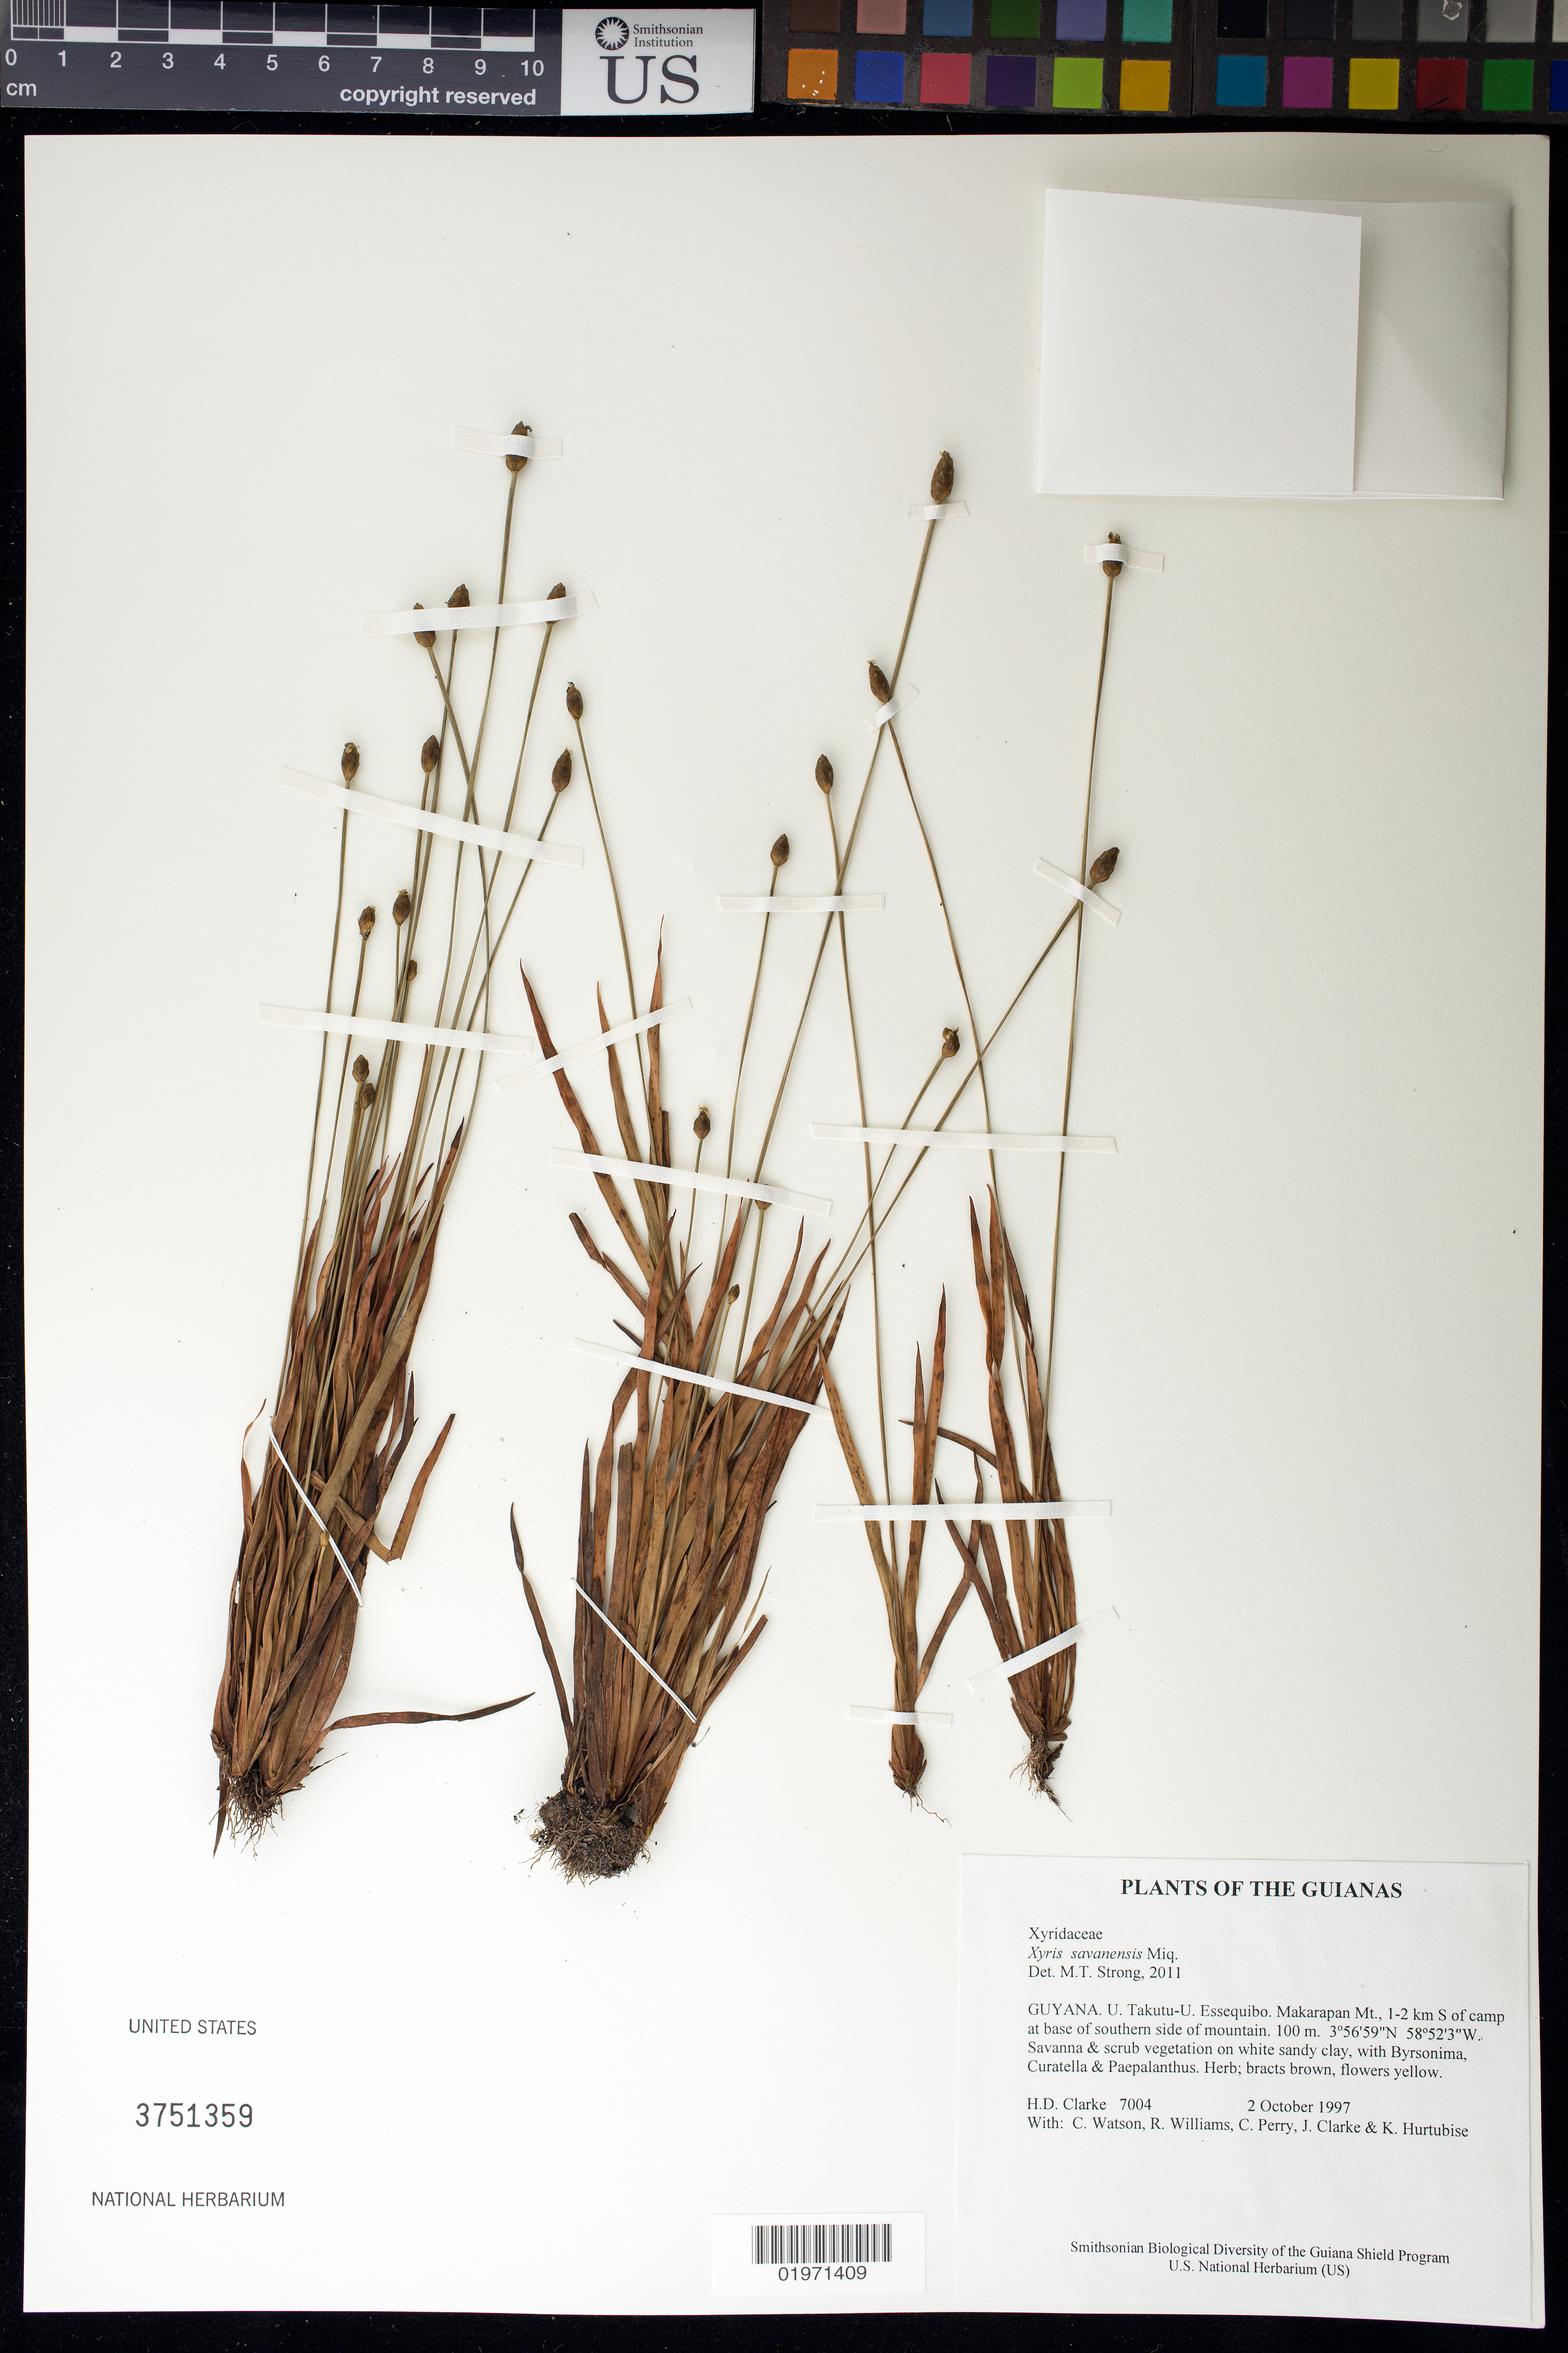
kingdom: Plantae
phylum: Tracheophyta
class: Liliopsida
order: Poales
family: Xyridaceae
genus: Xyris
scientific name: Xyris savanensis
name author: Miq.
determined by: Strong, M. T., (US), Smithsonian Institution - National Museum of Natural History (UNITED STATES)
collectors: H. D. Clarke, C. Watson, R. Williams, C. Perry, J. Clarke & K. Hurtubise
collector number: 7004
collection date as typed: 2 October 1997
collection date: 1997-10-02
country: Guyana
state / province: U. Takutu-U. Essequibo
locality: Makarapan Mt., 1-2 km S of camp at base of southern side of mountain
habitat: Savanna & scrub vegetation on white sandy clay, with Byrsonima, Curatella & Paepalanthus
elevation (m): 100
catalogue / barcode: US 3751359